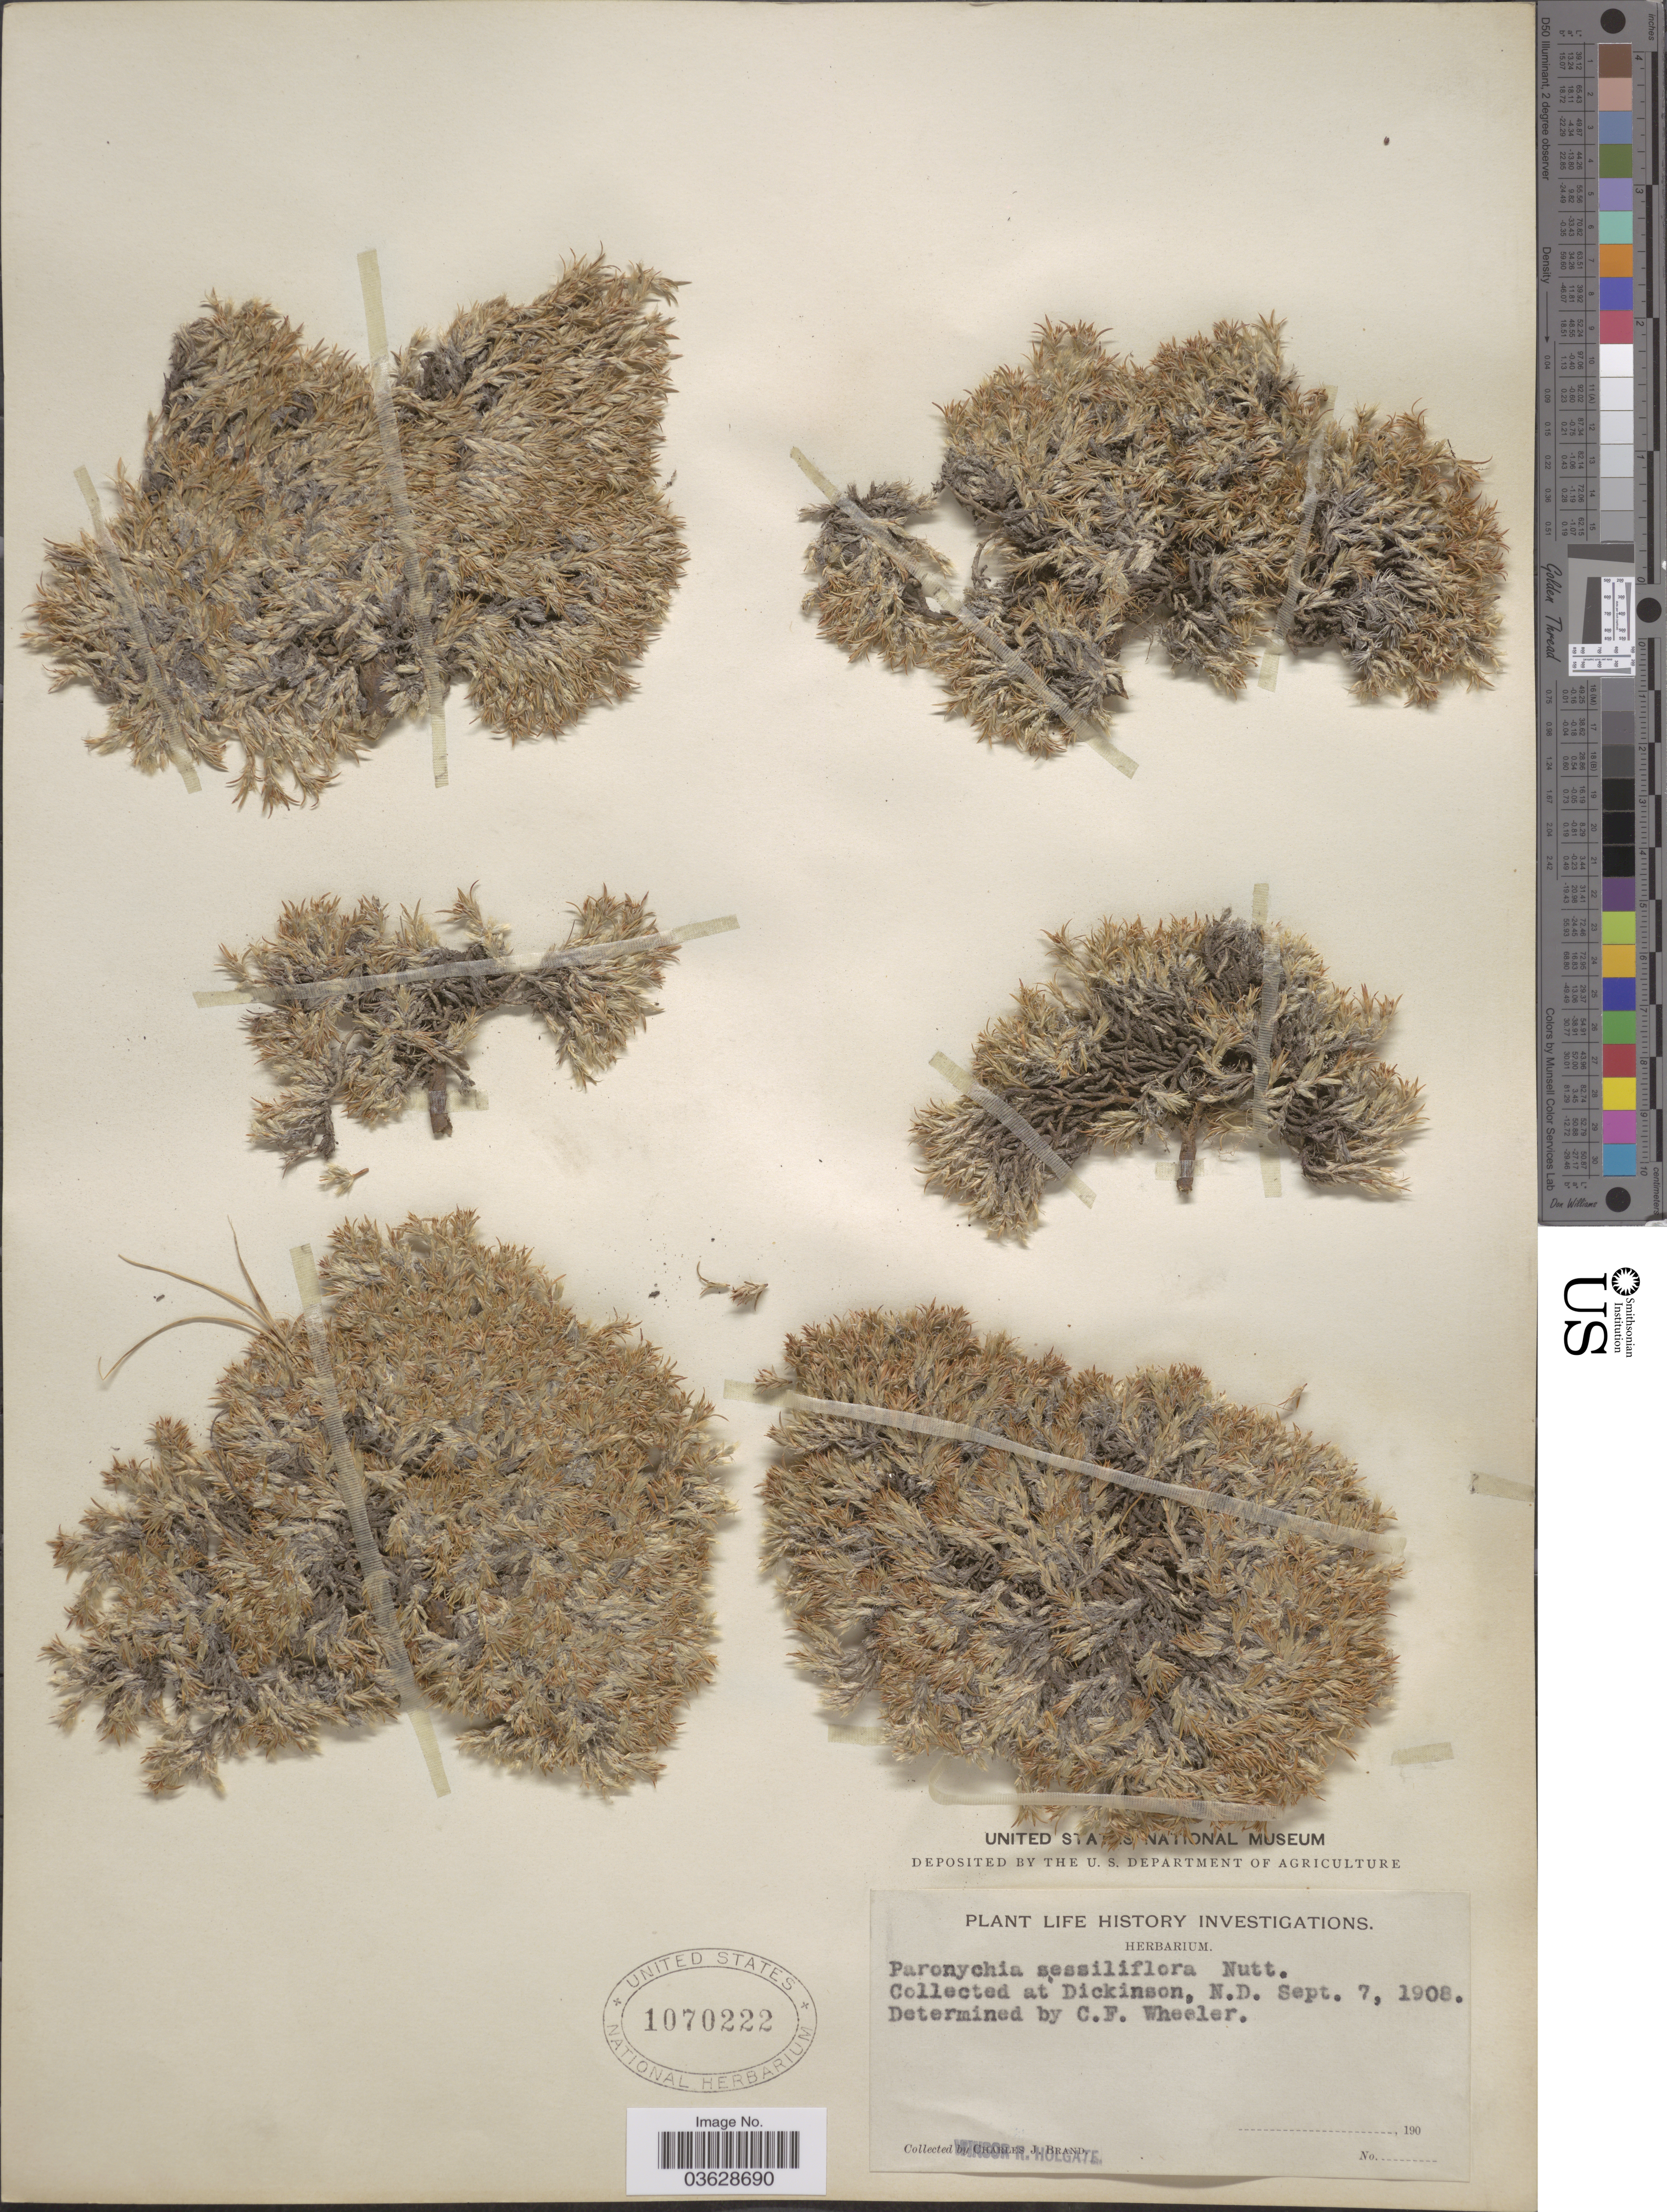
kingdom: Plantae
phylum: Tracheophyta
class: Magnoliopsida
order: Caryophyllales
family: Caryophyllaceae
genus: Paronychia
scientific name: Paronychia sessiliflora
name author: Nutt.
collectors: W. Holgate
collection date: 1908-09-07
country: United States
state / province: North Dakota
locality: At Dickinson.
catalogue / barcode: US 1070222